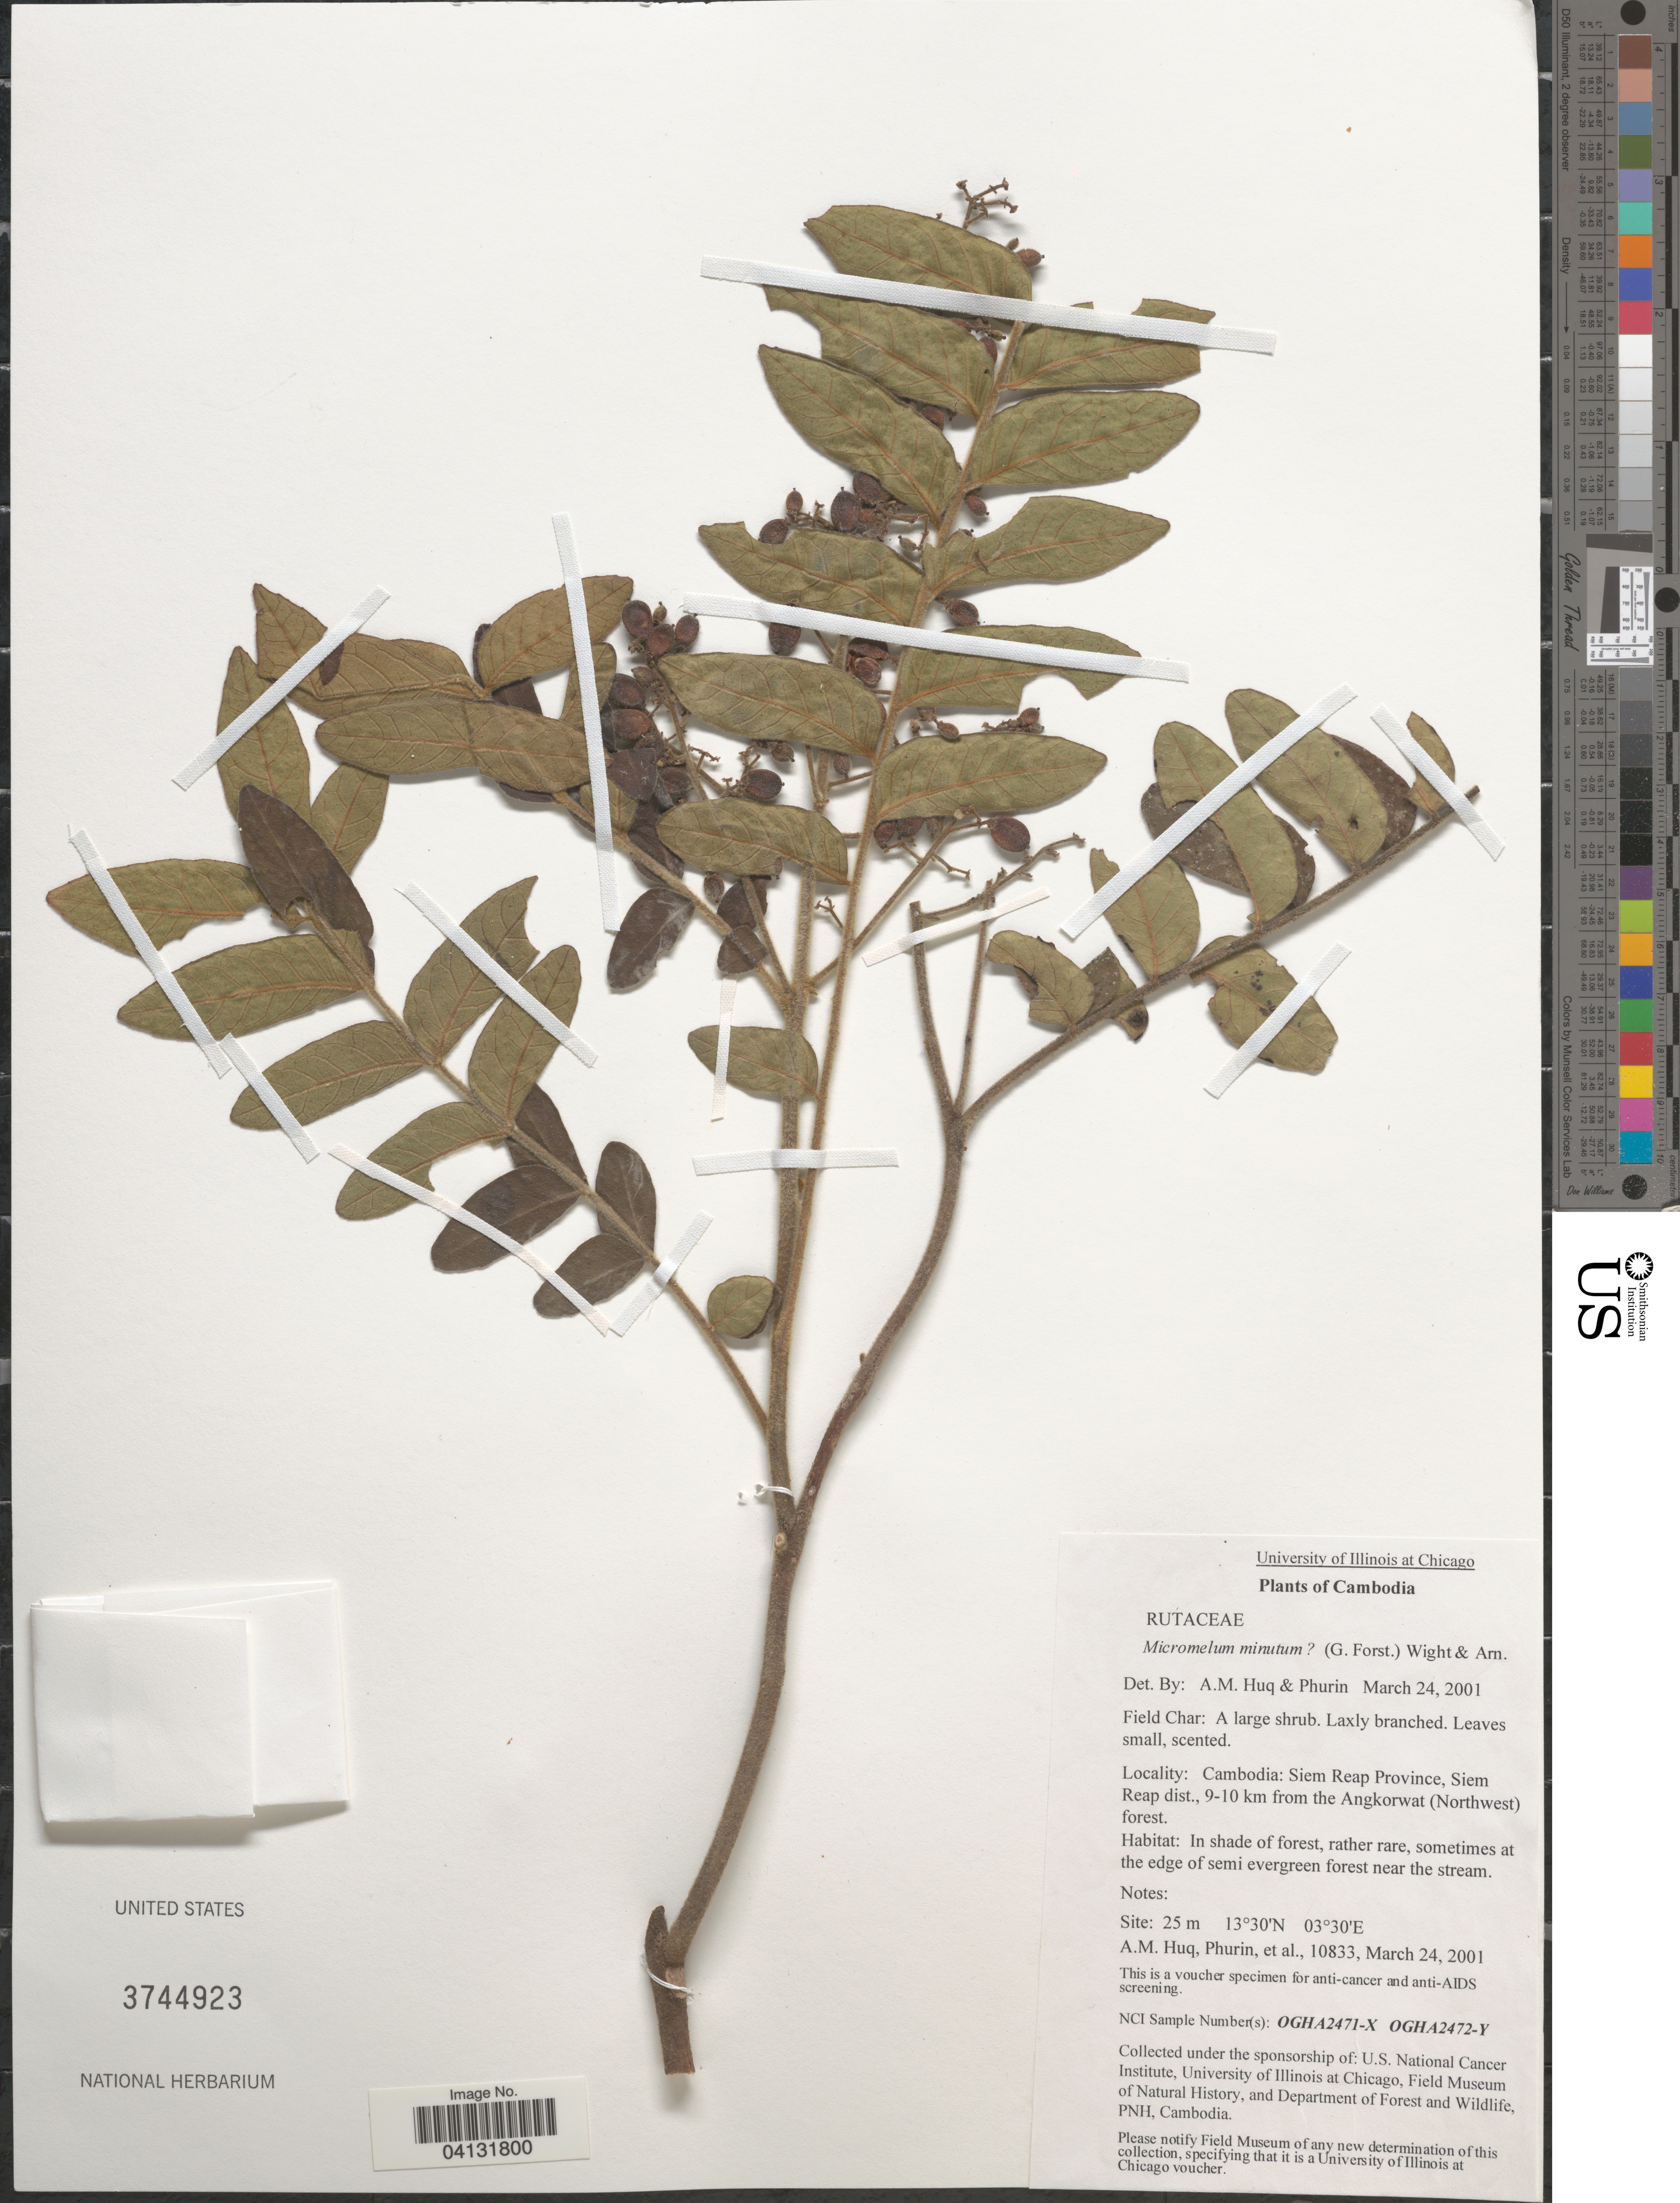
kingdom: Plantae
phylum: Tracheophyta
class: Magnoliopsida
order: Sapindales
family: Rutaceae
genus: Micromelum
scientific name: Micromelum minutum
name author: (G. Forst.) Wight & Arn.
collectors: A. M. Huq, -. Phurin & et al.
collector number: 10833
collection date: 2001-03-24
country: Cambodia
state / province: Siĕm Réab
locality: Siem Reap Province, Siem Reap dist., 9-10 km from the Angkorwat (Northwest) forest.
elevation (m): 25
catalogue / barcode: US 3744923